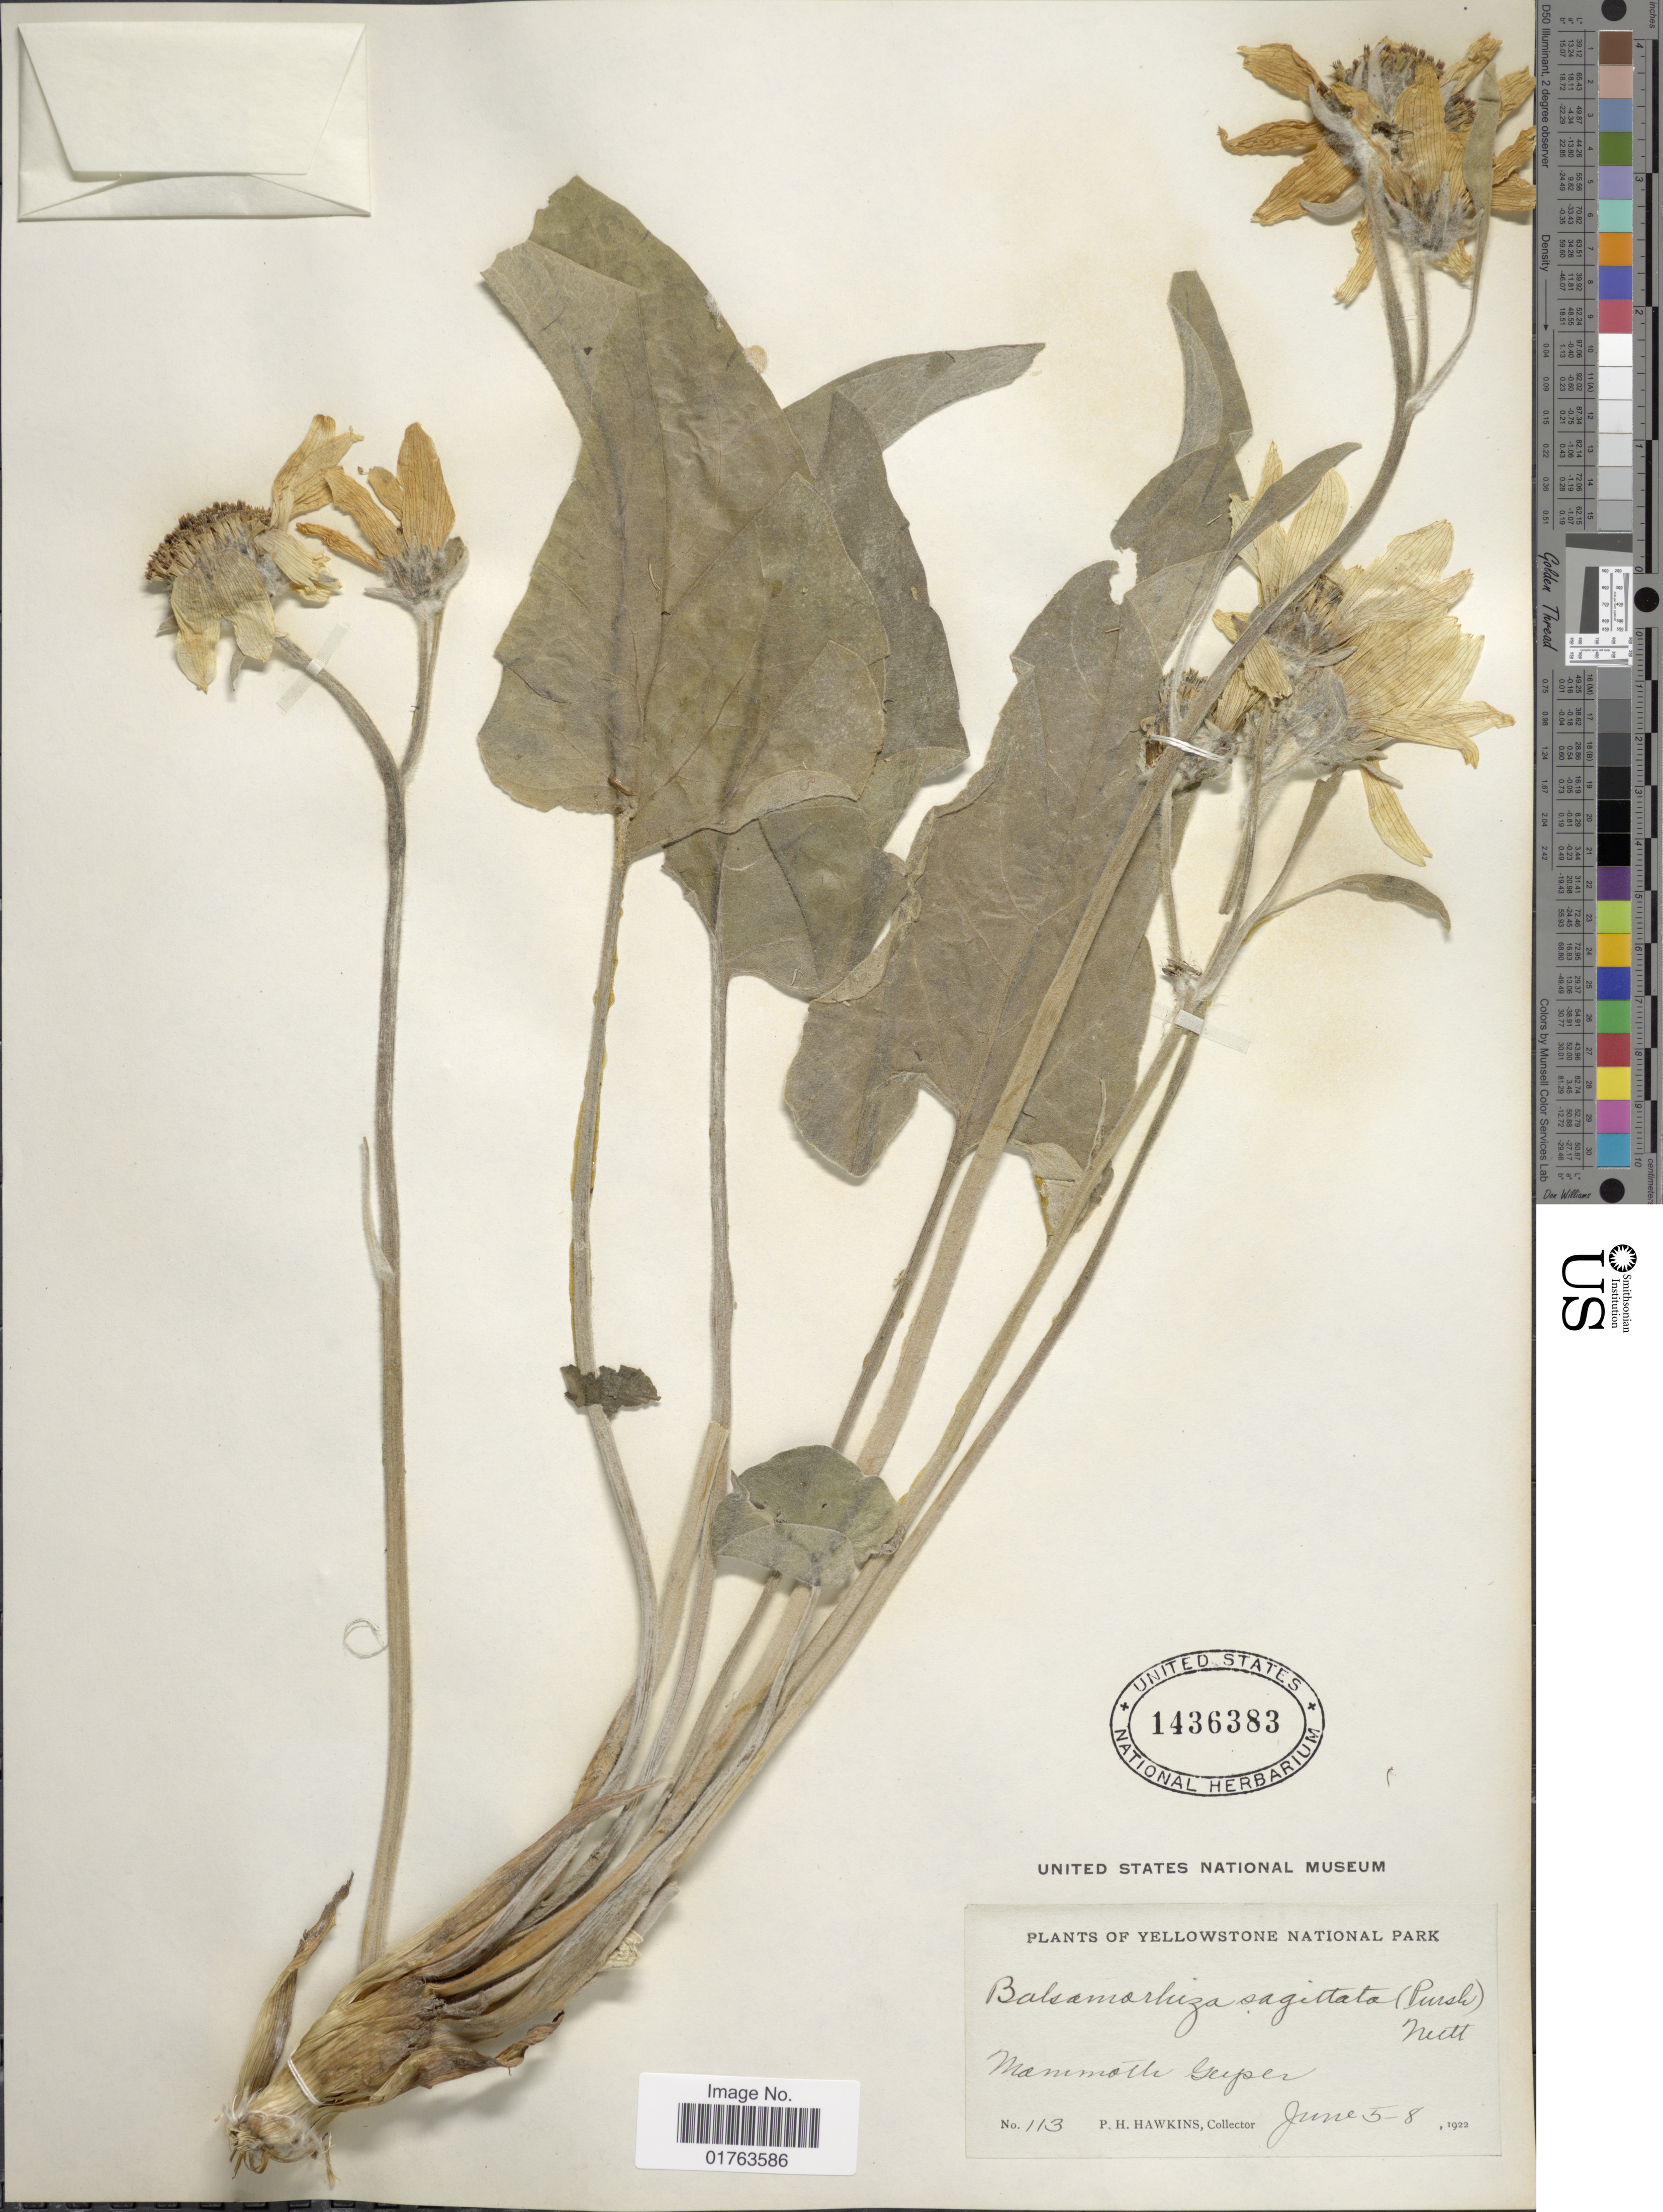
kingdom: Plantae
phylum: Tracheophyta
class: Magnoliopsida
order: Asterales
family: Asteraceae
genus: Balsamorhiza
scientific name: Balsamorhiza sagittata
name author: (Pursh) Nutt.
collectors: P. Hawkins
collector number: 113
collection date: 1922-06-05/1922-06-08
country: United States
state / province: Wyoming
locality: Yellowstone National Park, Mammoth Geyser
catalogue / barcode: US 1436383